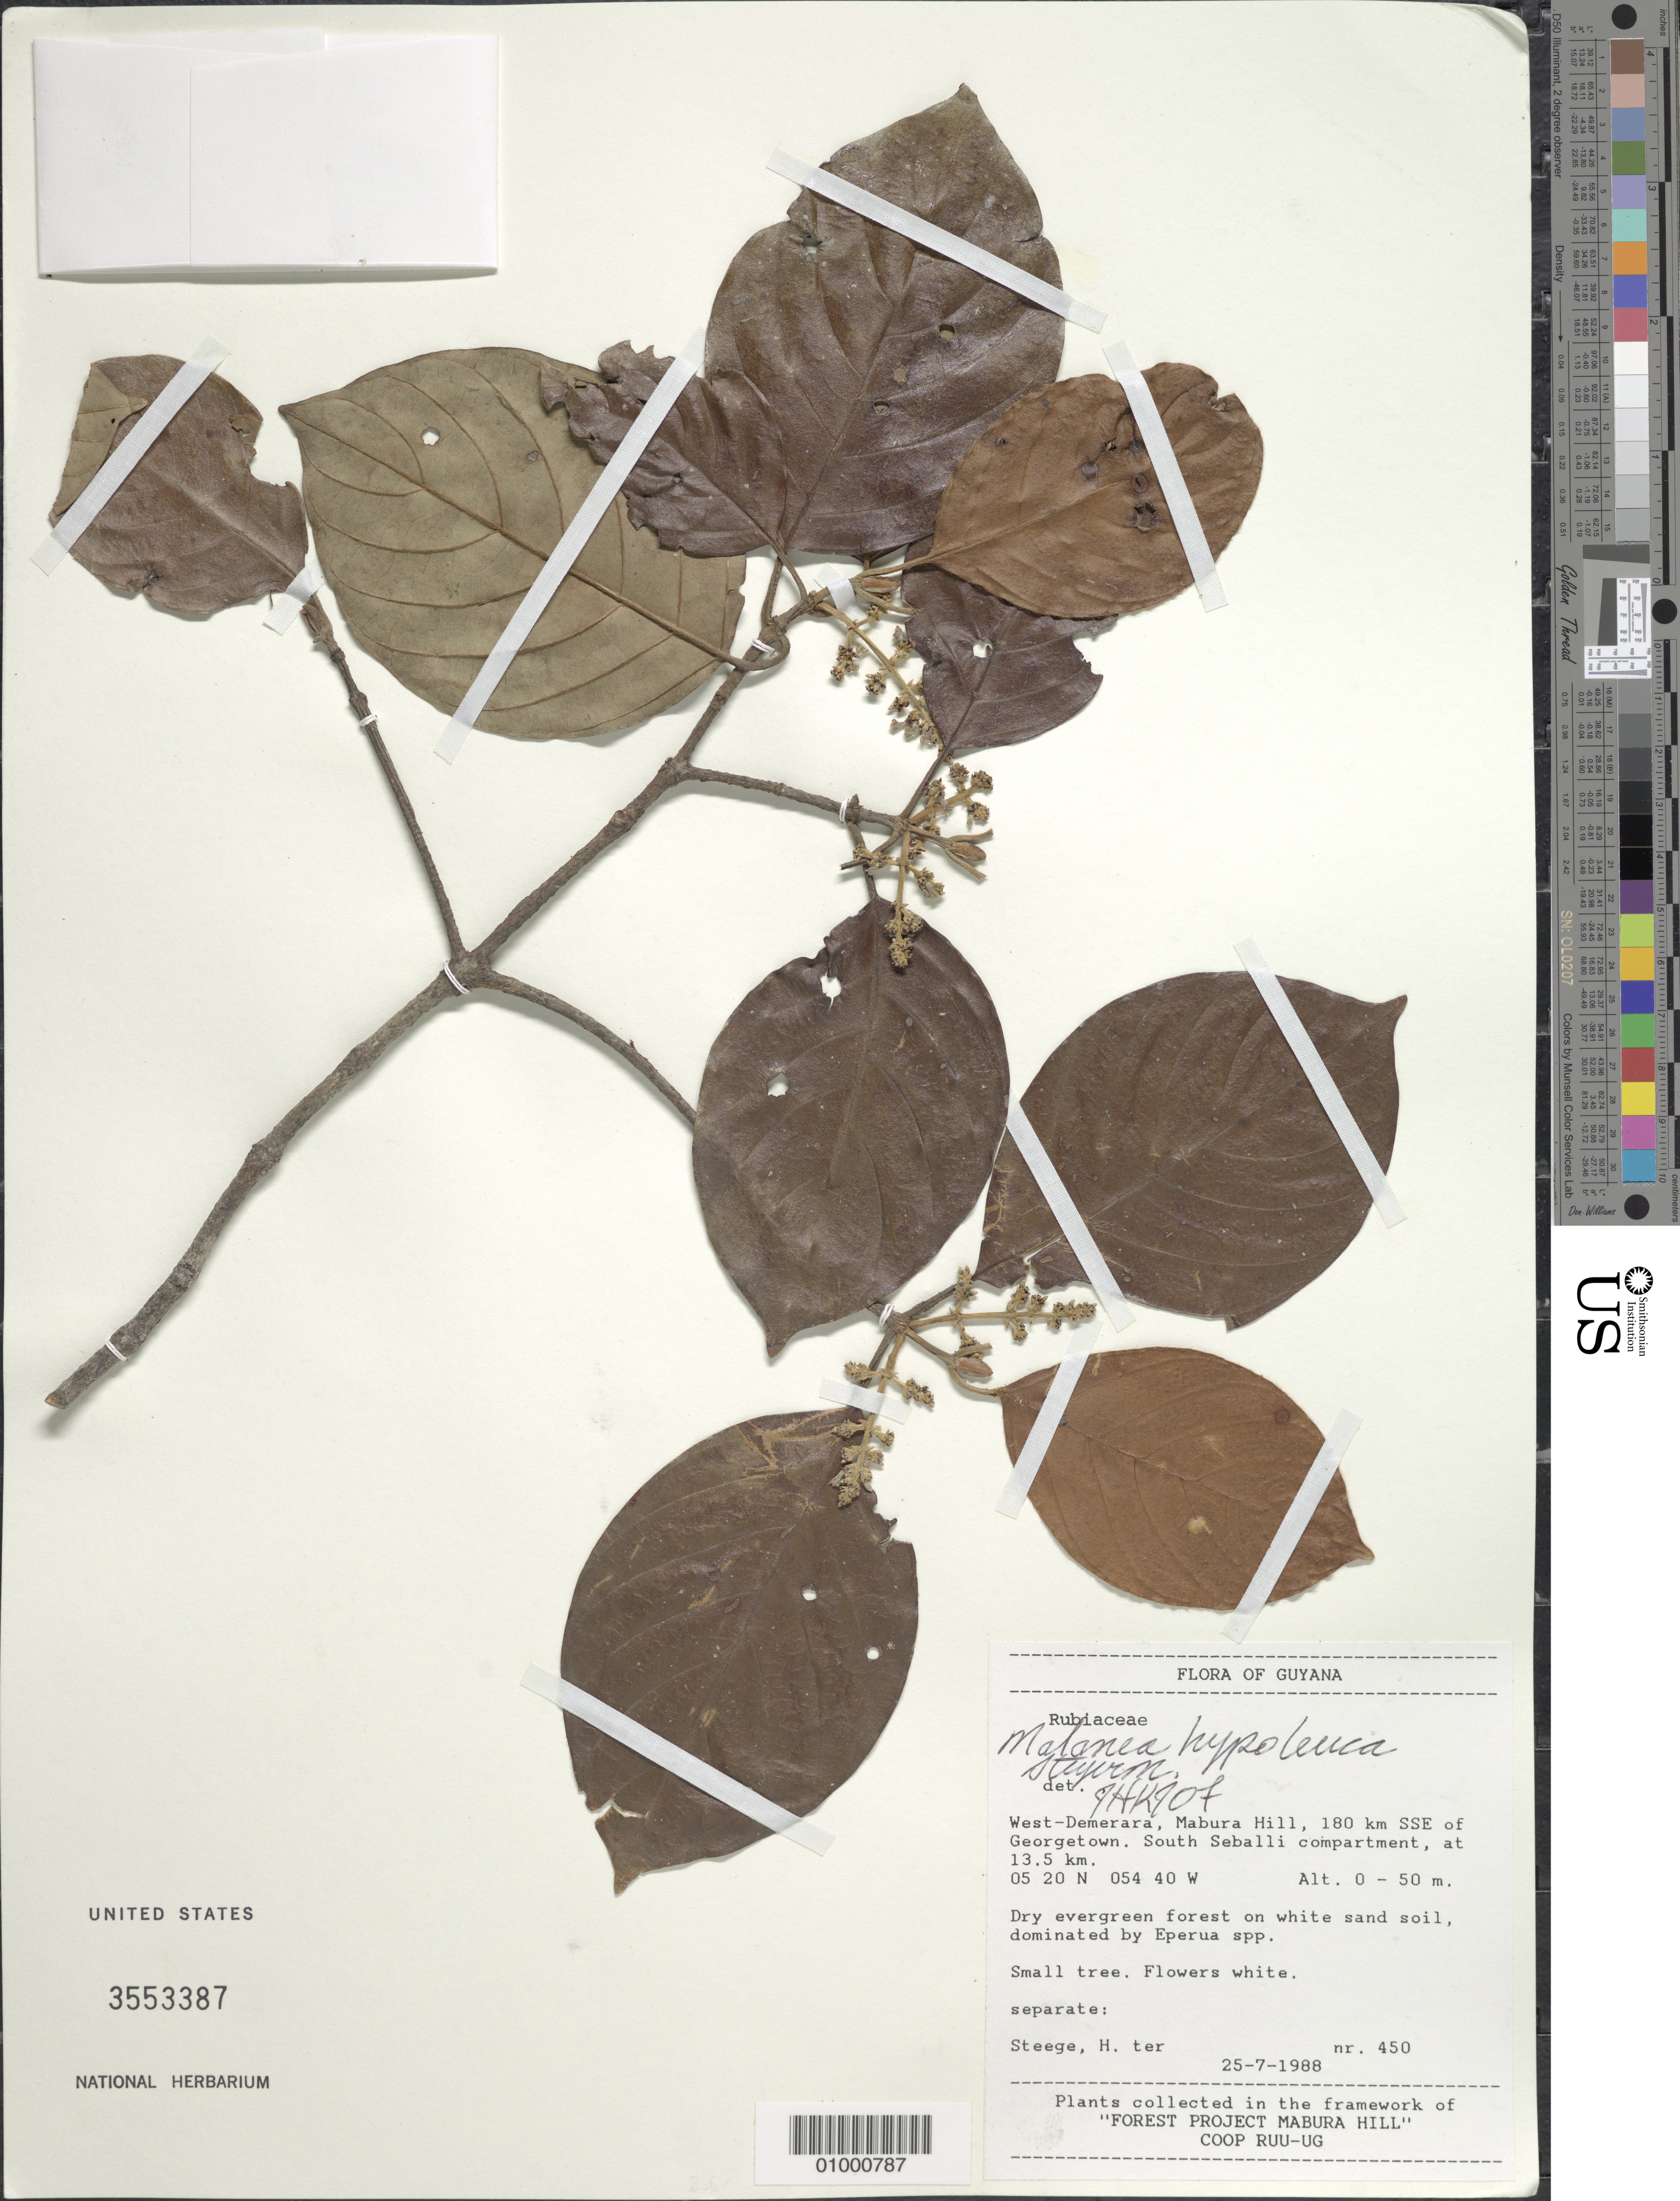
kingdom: Plantae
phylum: Tracheophyta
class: Magnoliopsida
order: Gentianales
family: Rubiaceae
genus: Malanea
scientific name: Malanea hypoleuca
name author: Steyerm.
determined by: Kirkbride, J. H.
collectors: H. ter Steege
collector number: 450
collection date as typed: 25-Jul-88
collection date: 1988-07-25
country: Guyana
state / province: U. Demerara-Berbice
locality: Mabura Hill, 180 km SSE of Georgetown, East Seballi compartment, at 13.5 km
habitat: Dry evergreen forest on white sand soil, dominated by Eperua spp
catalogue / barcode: US 3553387